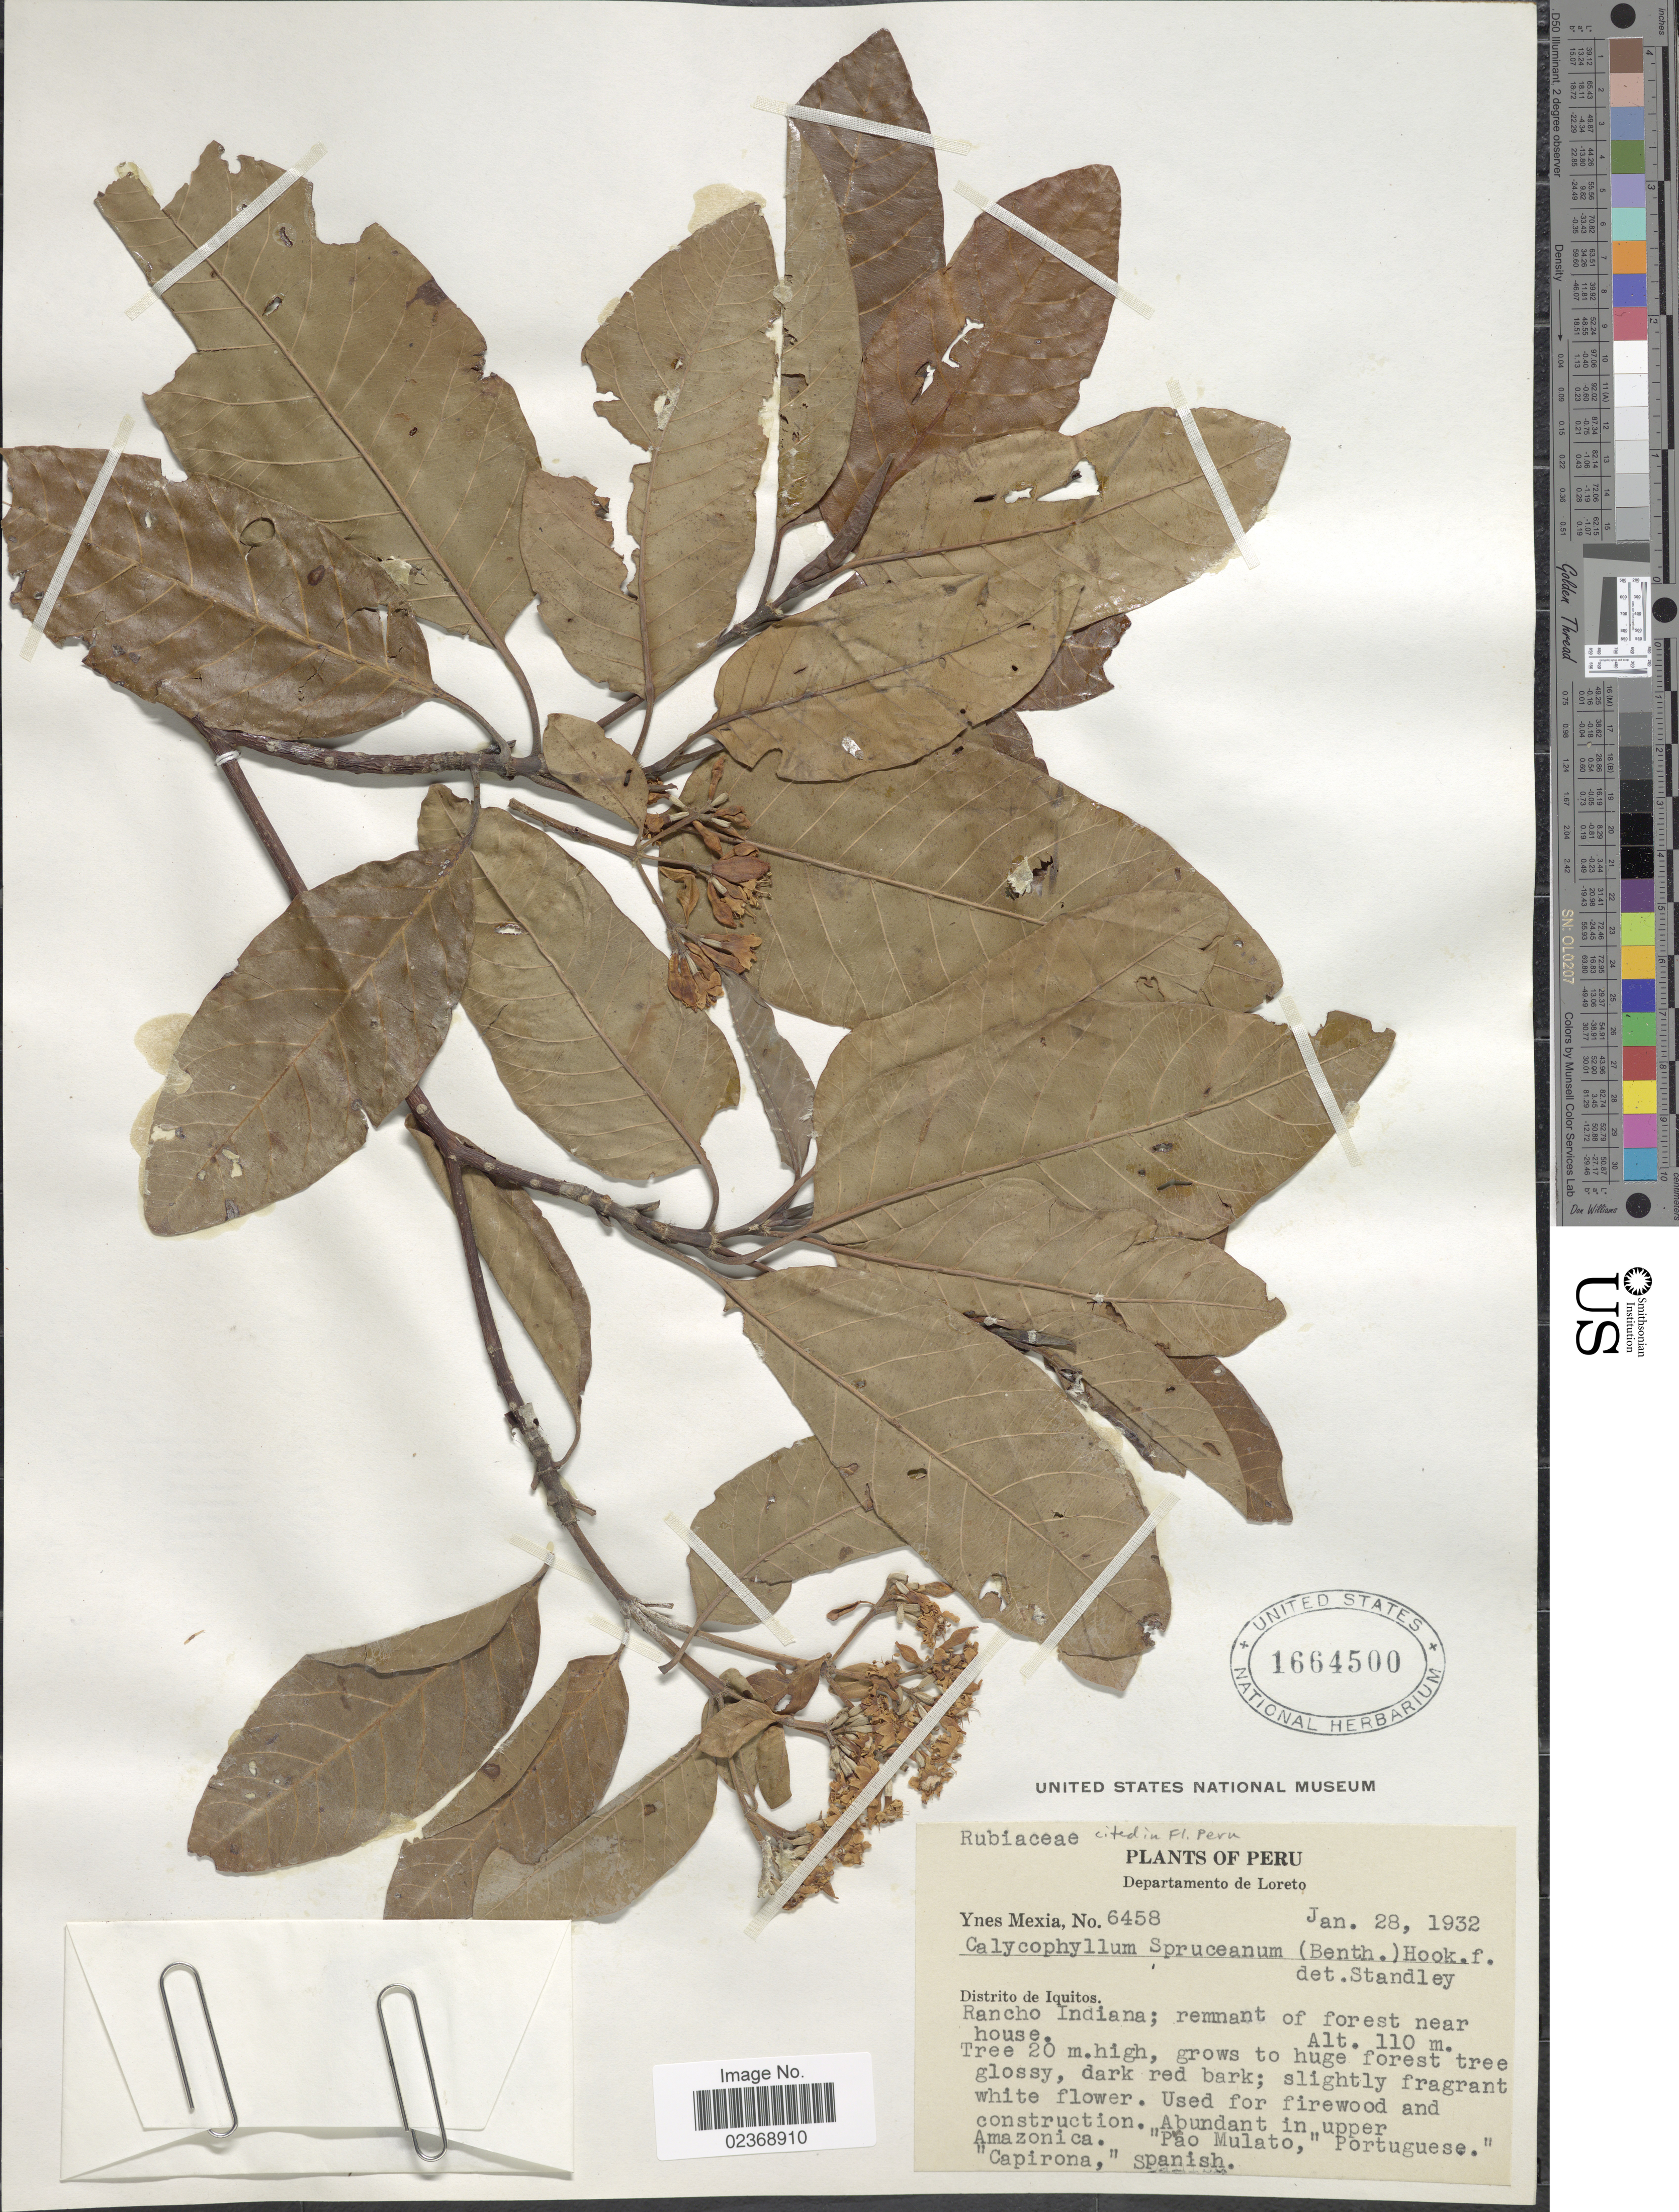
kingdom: Plantae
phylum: Tracheophyta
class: Magnoliopsida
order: Gentianales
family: Rubiaceae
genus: Calycophyllum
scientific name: Calycophyllum spruceanum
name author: (Benth.) Hook. f. ex K. Schum.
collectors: Y. Mexia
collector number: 6458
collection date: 1932-01-28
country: Peru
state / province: Loreto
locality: Distrito Iquitos. Rancho Indiana; remnant of forest near house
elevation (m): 110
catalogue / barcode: US 1664500